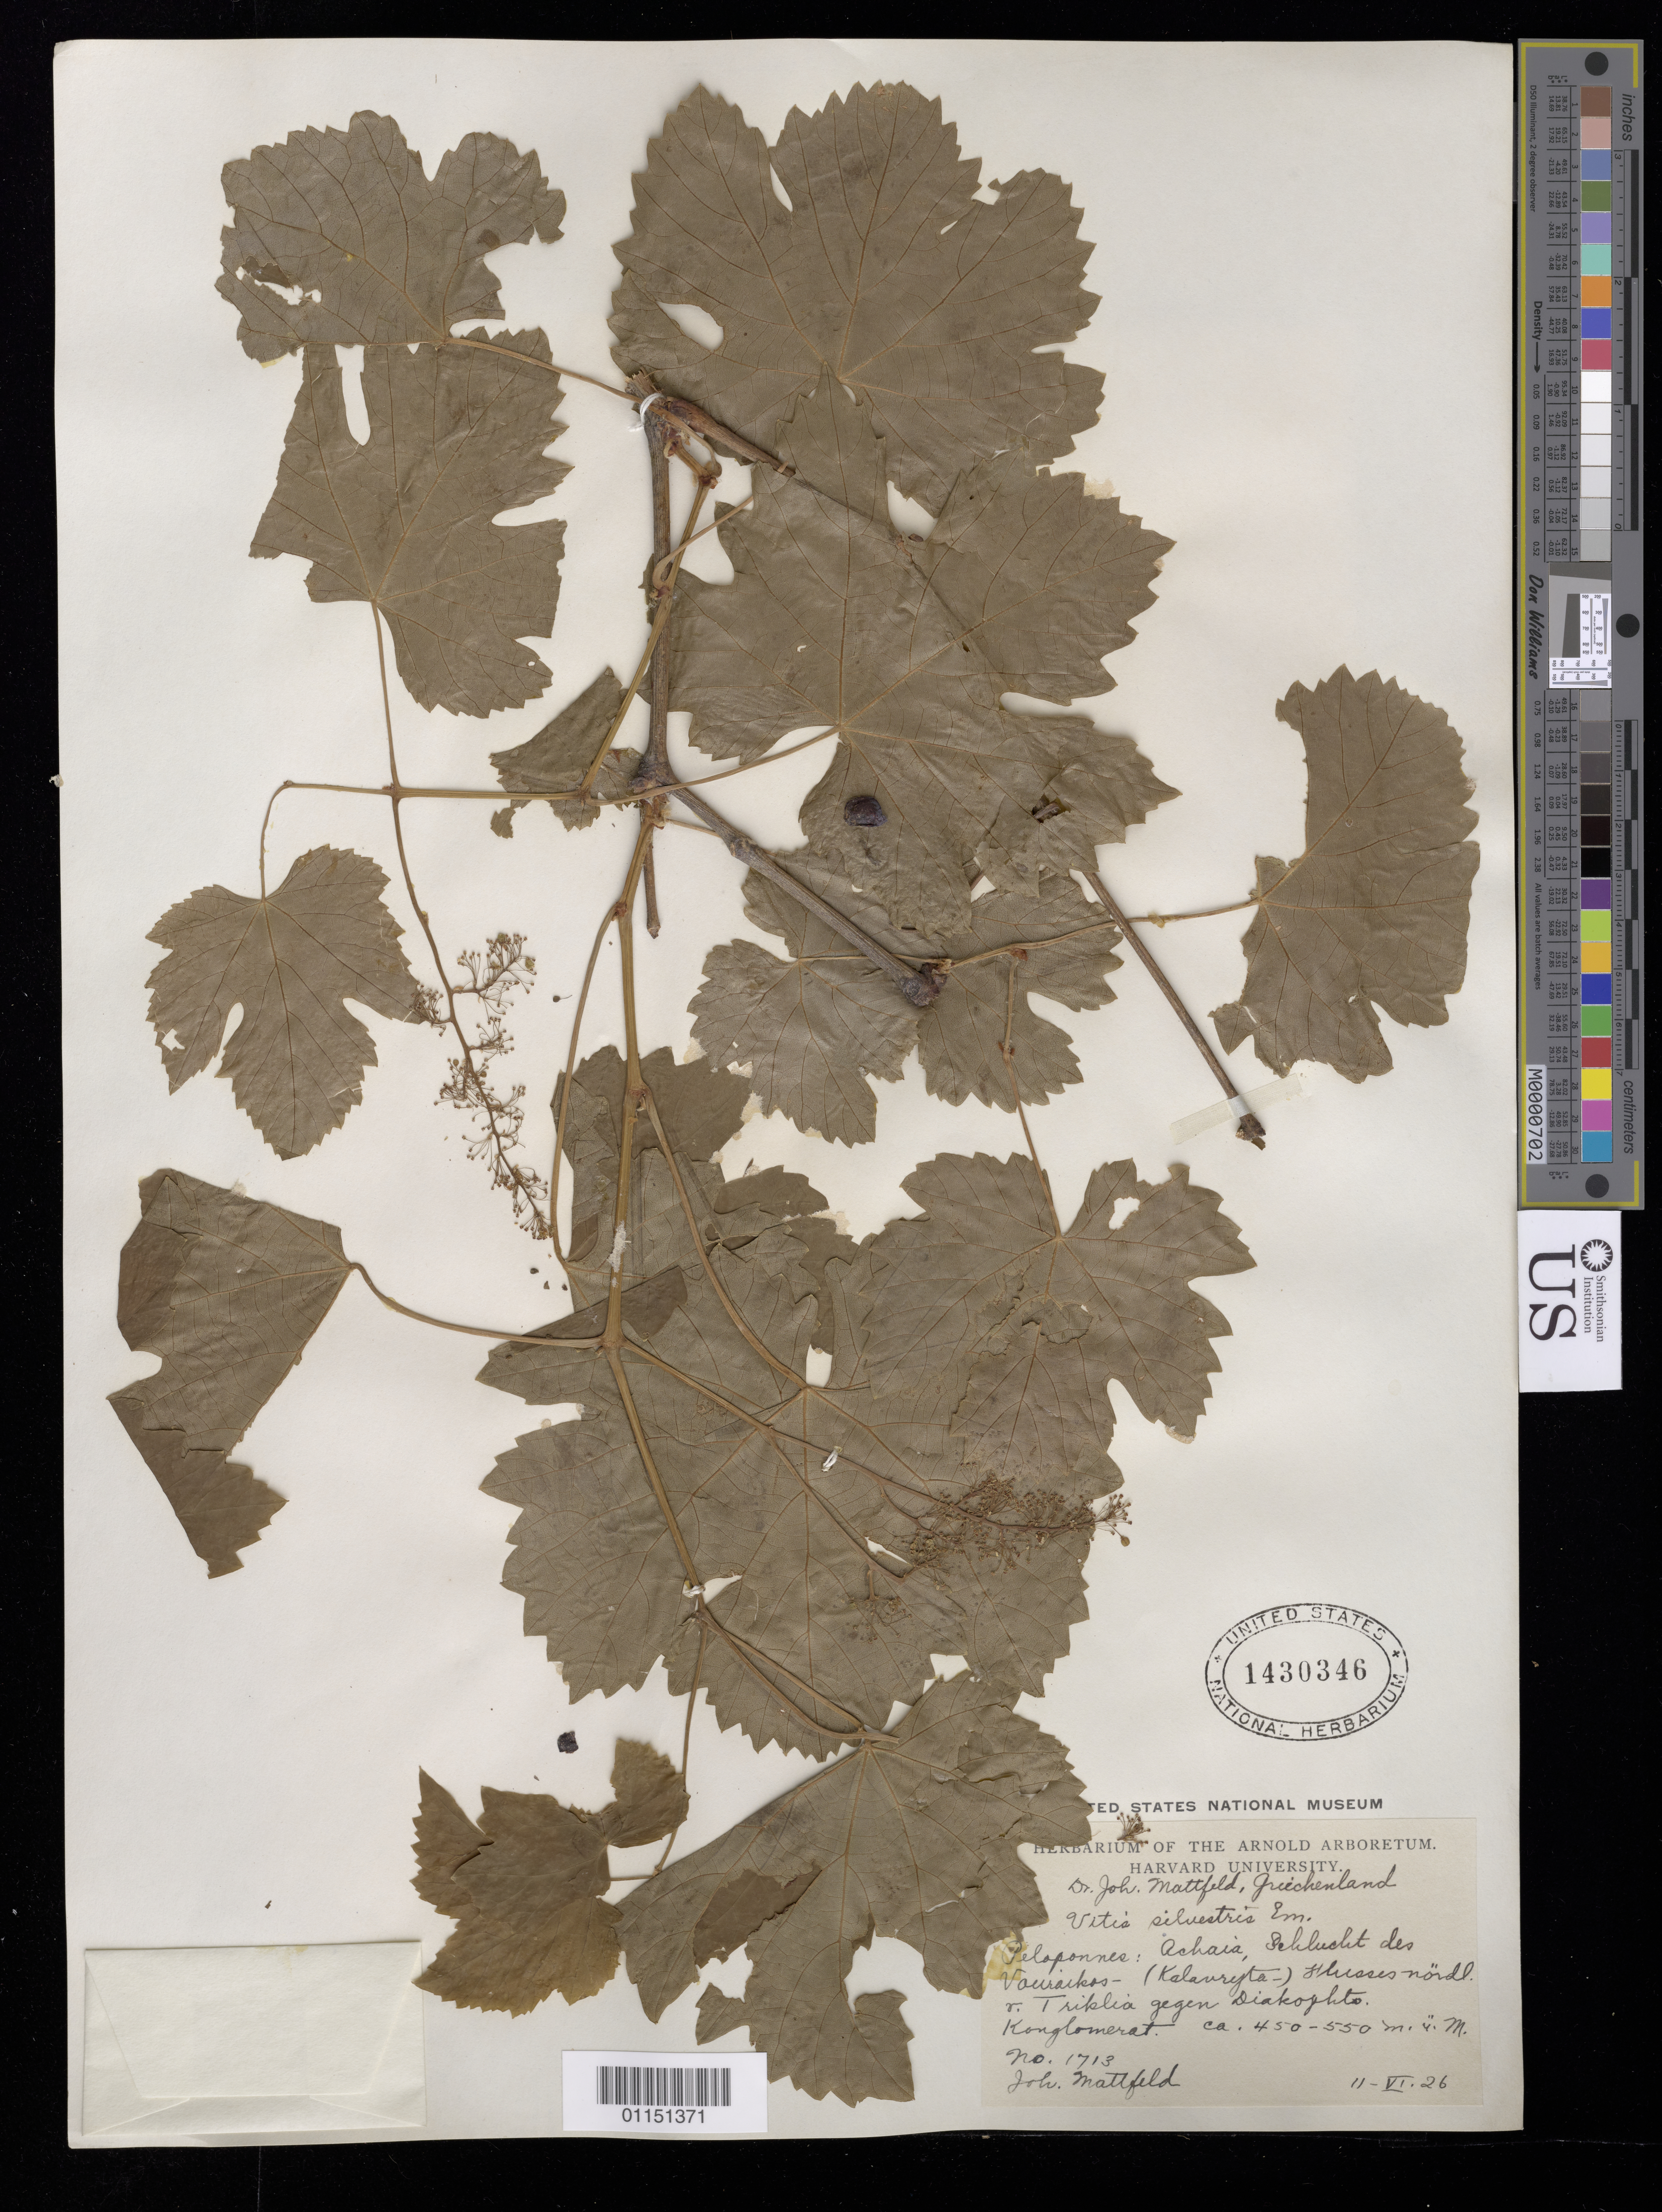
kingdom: Plantae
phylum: Tracheophyta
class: Magnoliopsida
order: Vitales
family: Vitaceae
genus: Vitis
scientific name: Vitis silvestrii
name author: Pamp.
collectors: J. Mattfeld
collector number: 1713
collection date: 1926-02/1926-06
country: Greece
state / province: Peloponnese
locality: Achaia.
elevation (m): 450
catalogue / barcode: US 1430346